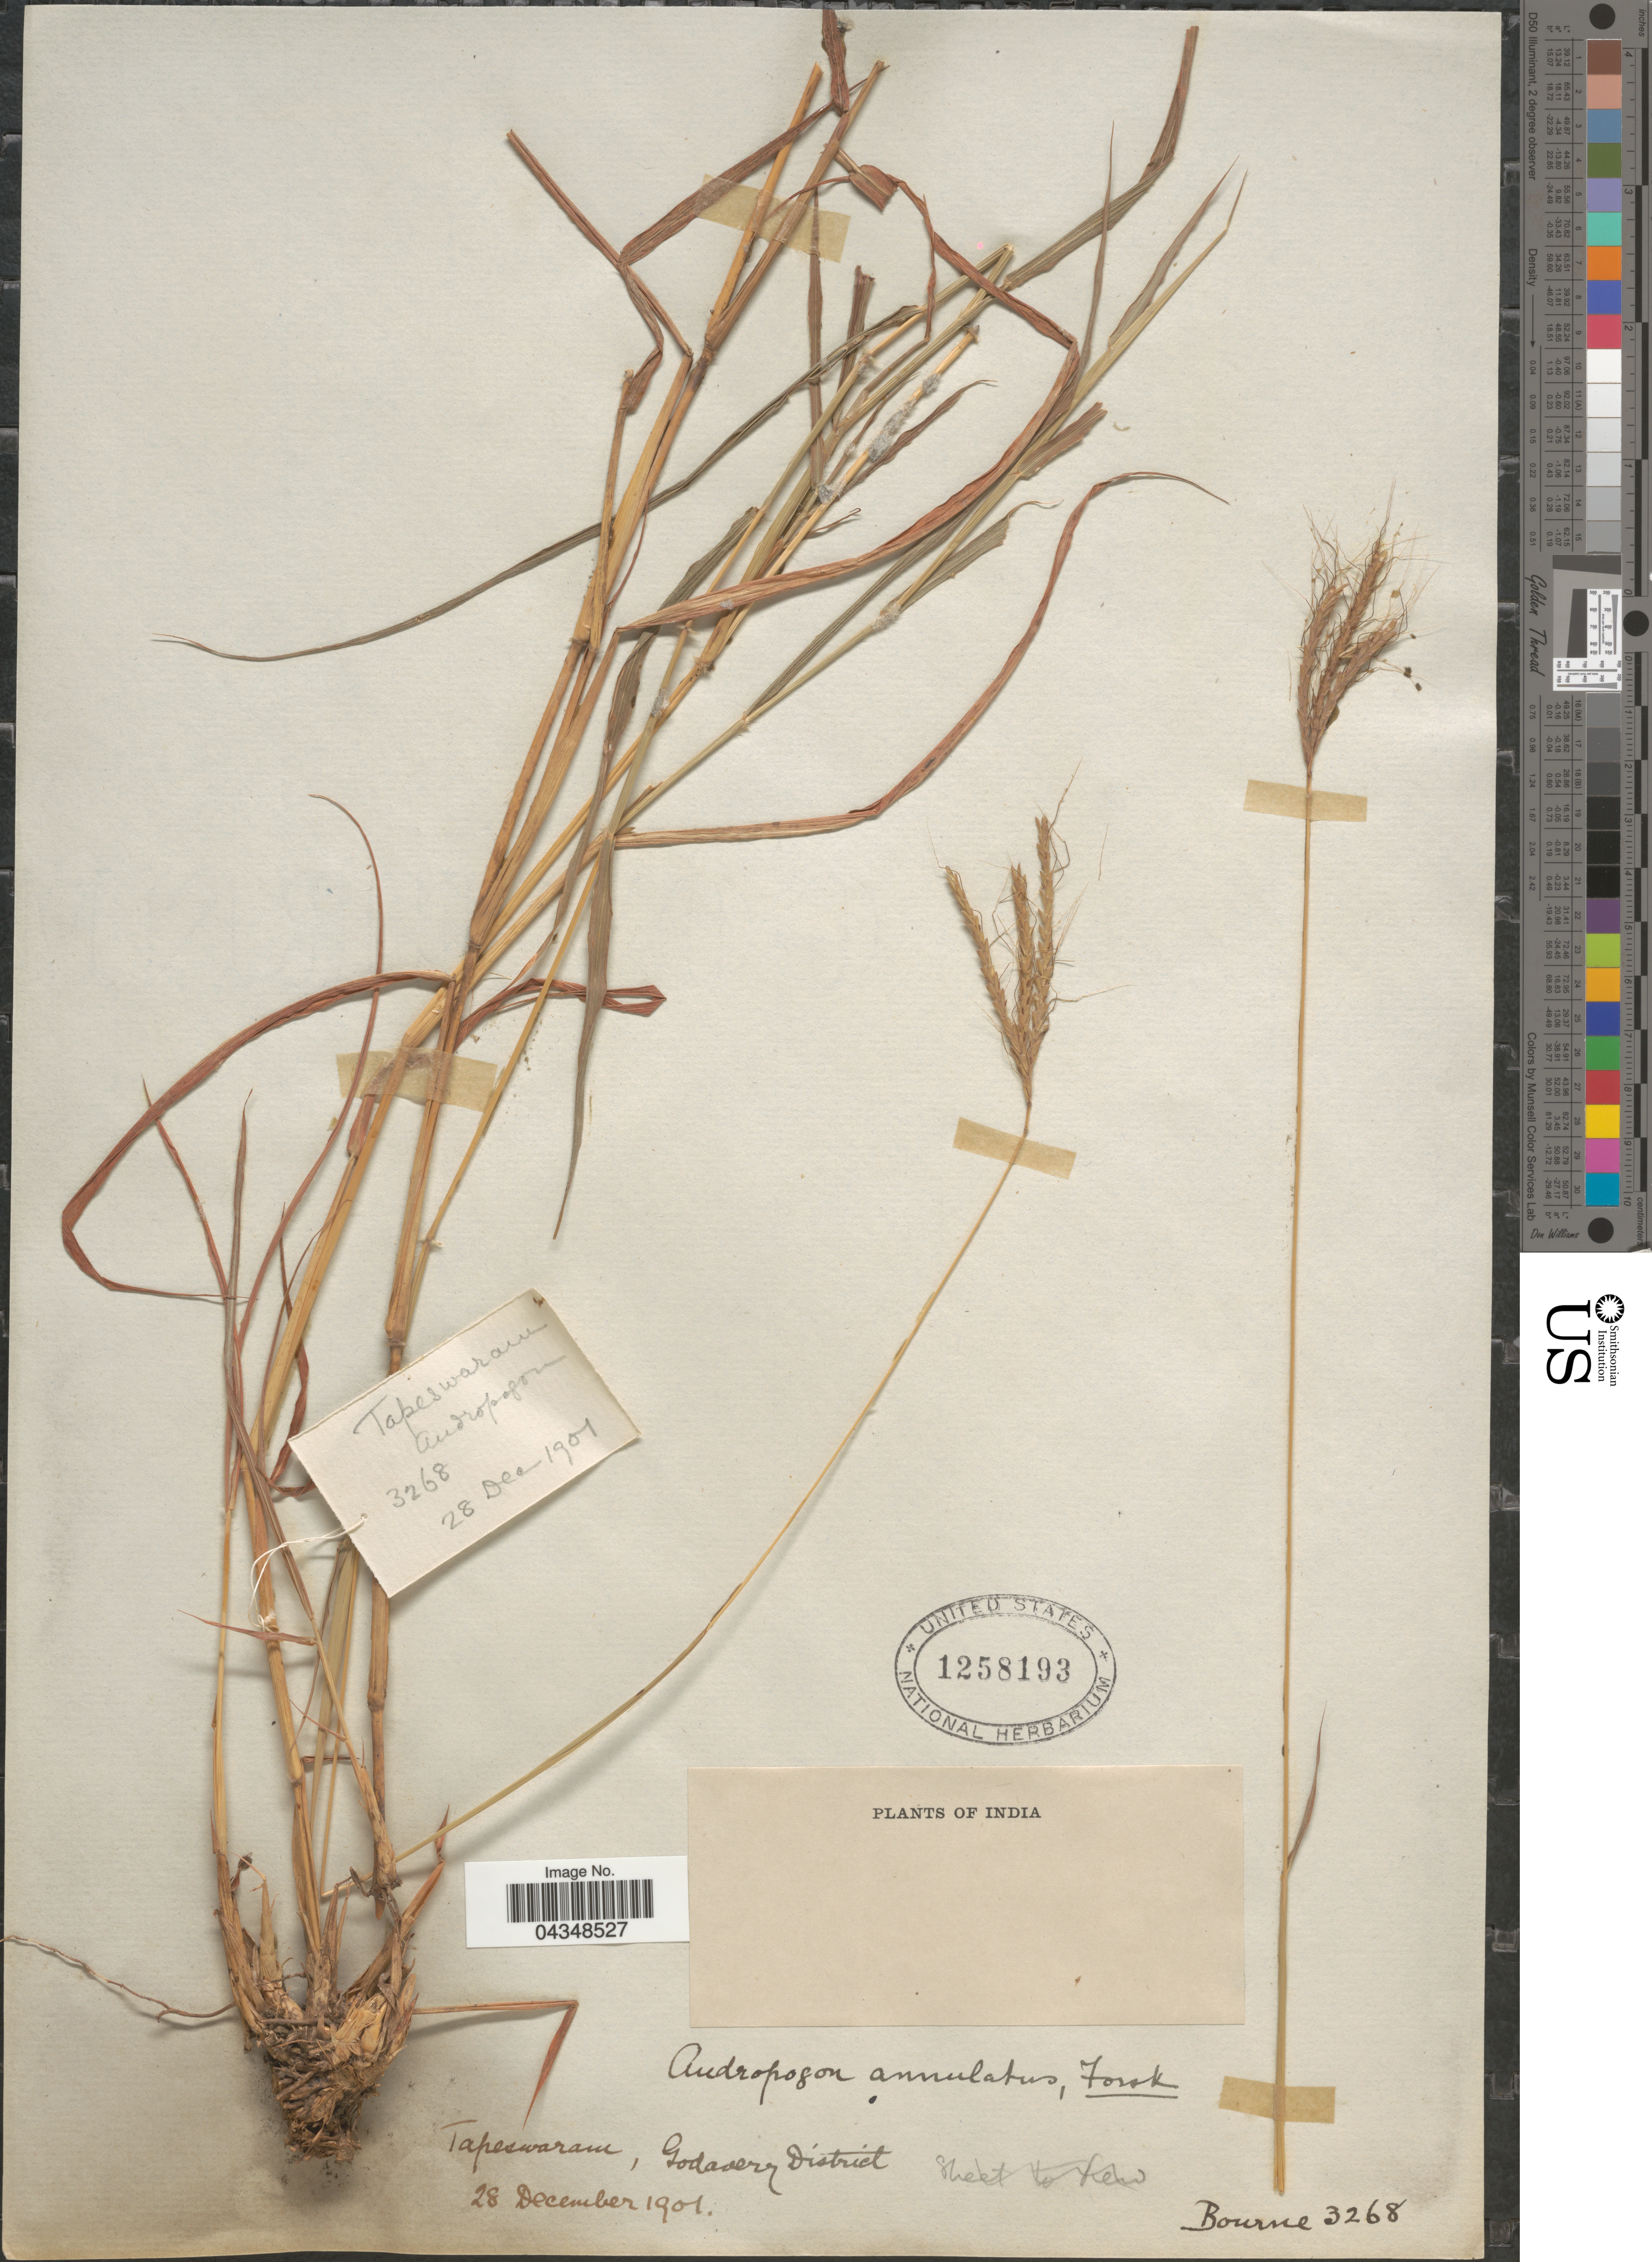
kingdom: Plantae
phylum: Tracheophyta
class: Liliopsida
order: Poales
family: Poaceae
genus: Bothriochloa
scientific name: Bothriochloa bladhii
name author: (Retz.) S.T. Blake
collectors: -- Bourne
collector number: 3268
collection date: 1901-12-28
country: India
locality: Tapeswaram, Godavery District.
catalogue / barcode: US 1258193